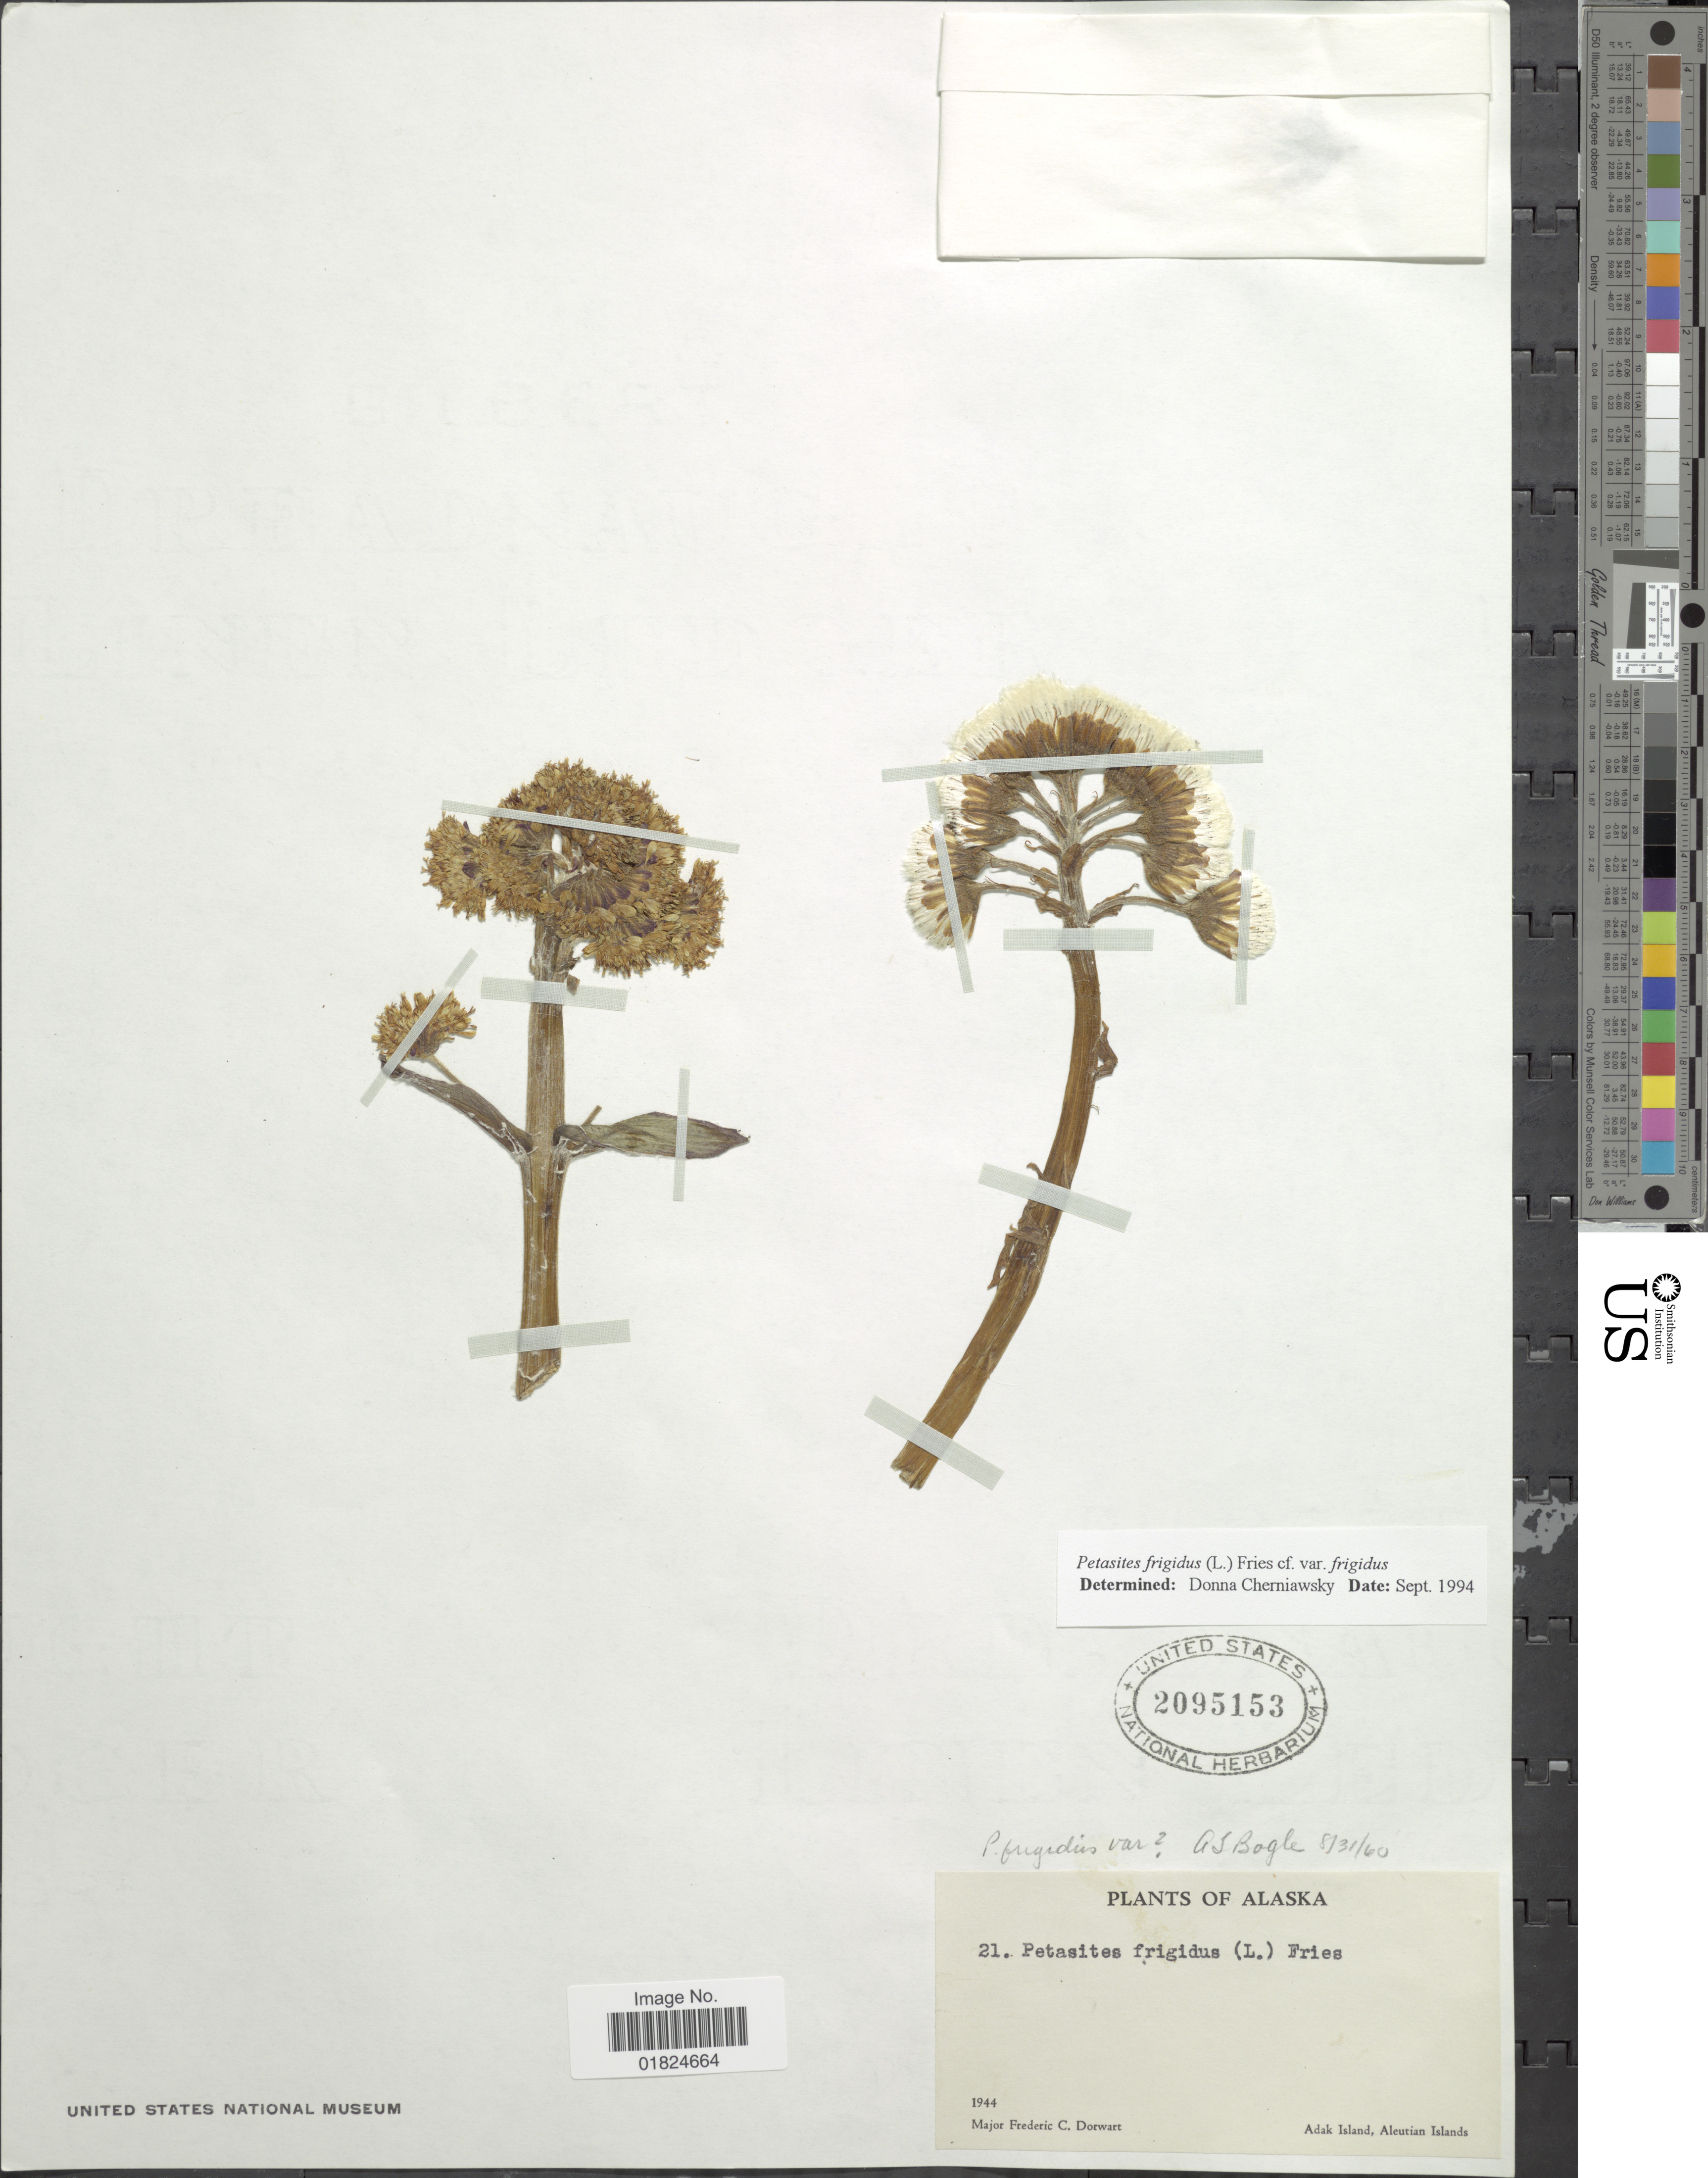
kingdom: Plantae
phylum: Tracheophyta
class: Magnoliopsida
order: Asterales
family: Asteraceae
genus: Petasites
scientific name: Petasites frigidus var. frigidus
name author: (L.) Fr.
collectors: F. Dorwart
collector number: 21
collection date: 1944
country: United States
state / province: Alaska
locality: Adak Island, Aleutian Islands. Alaska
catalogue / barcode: US 2095153